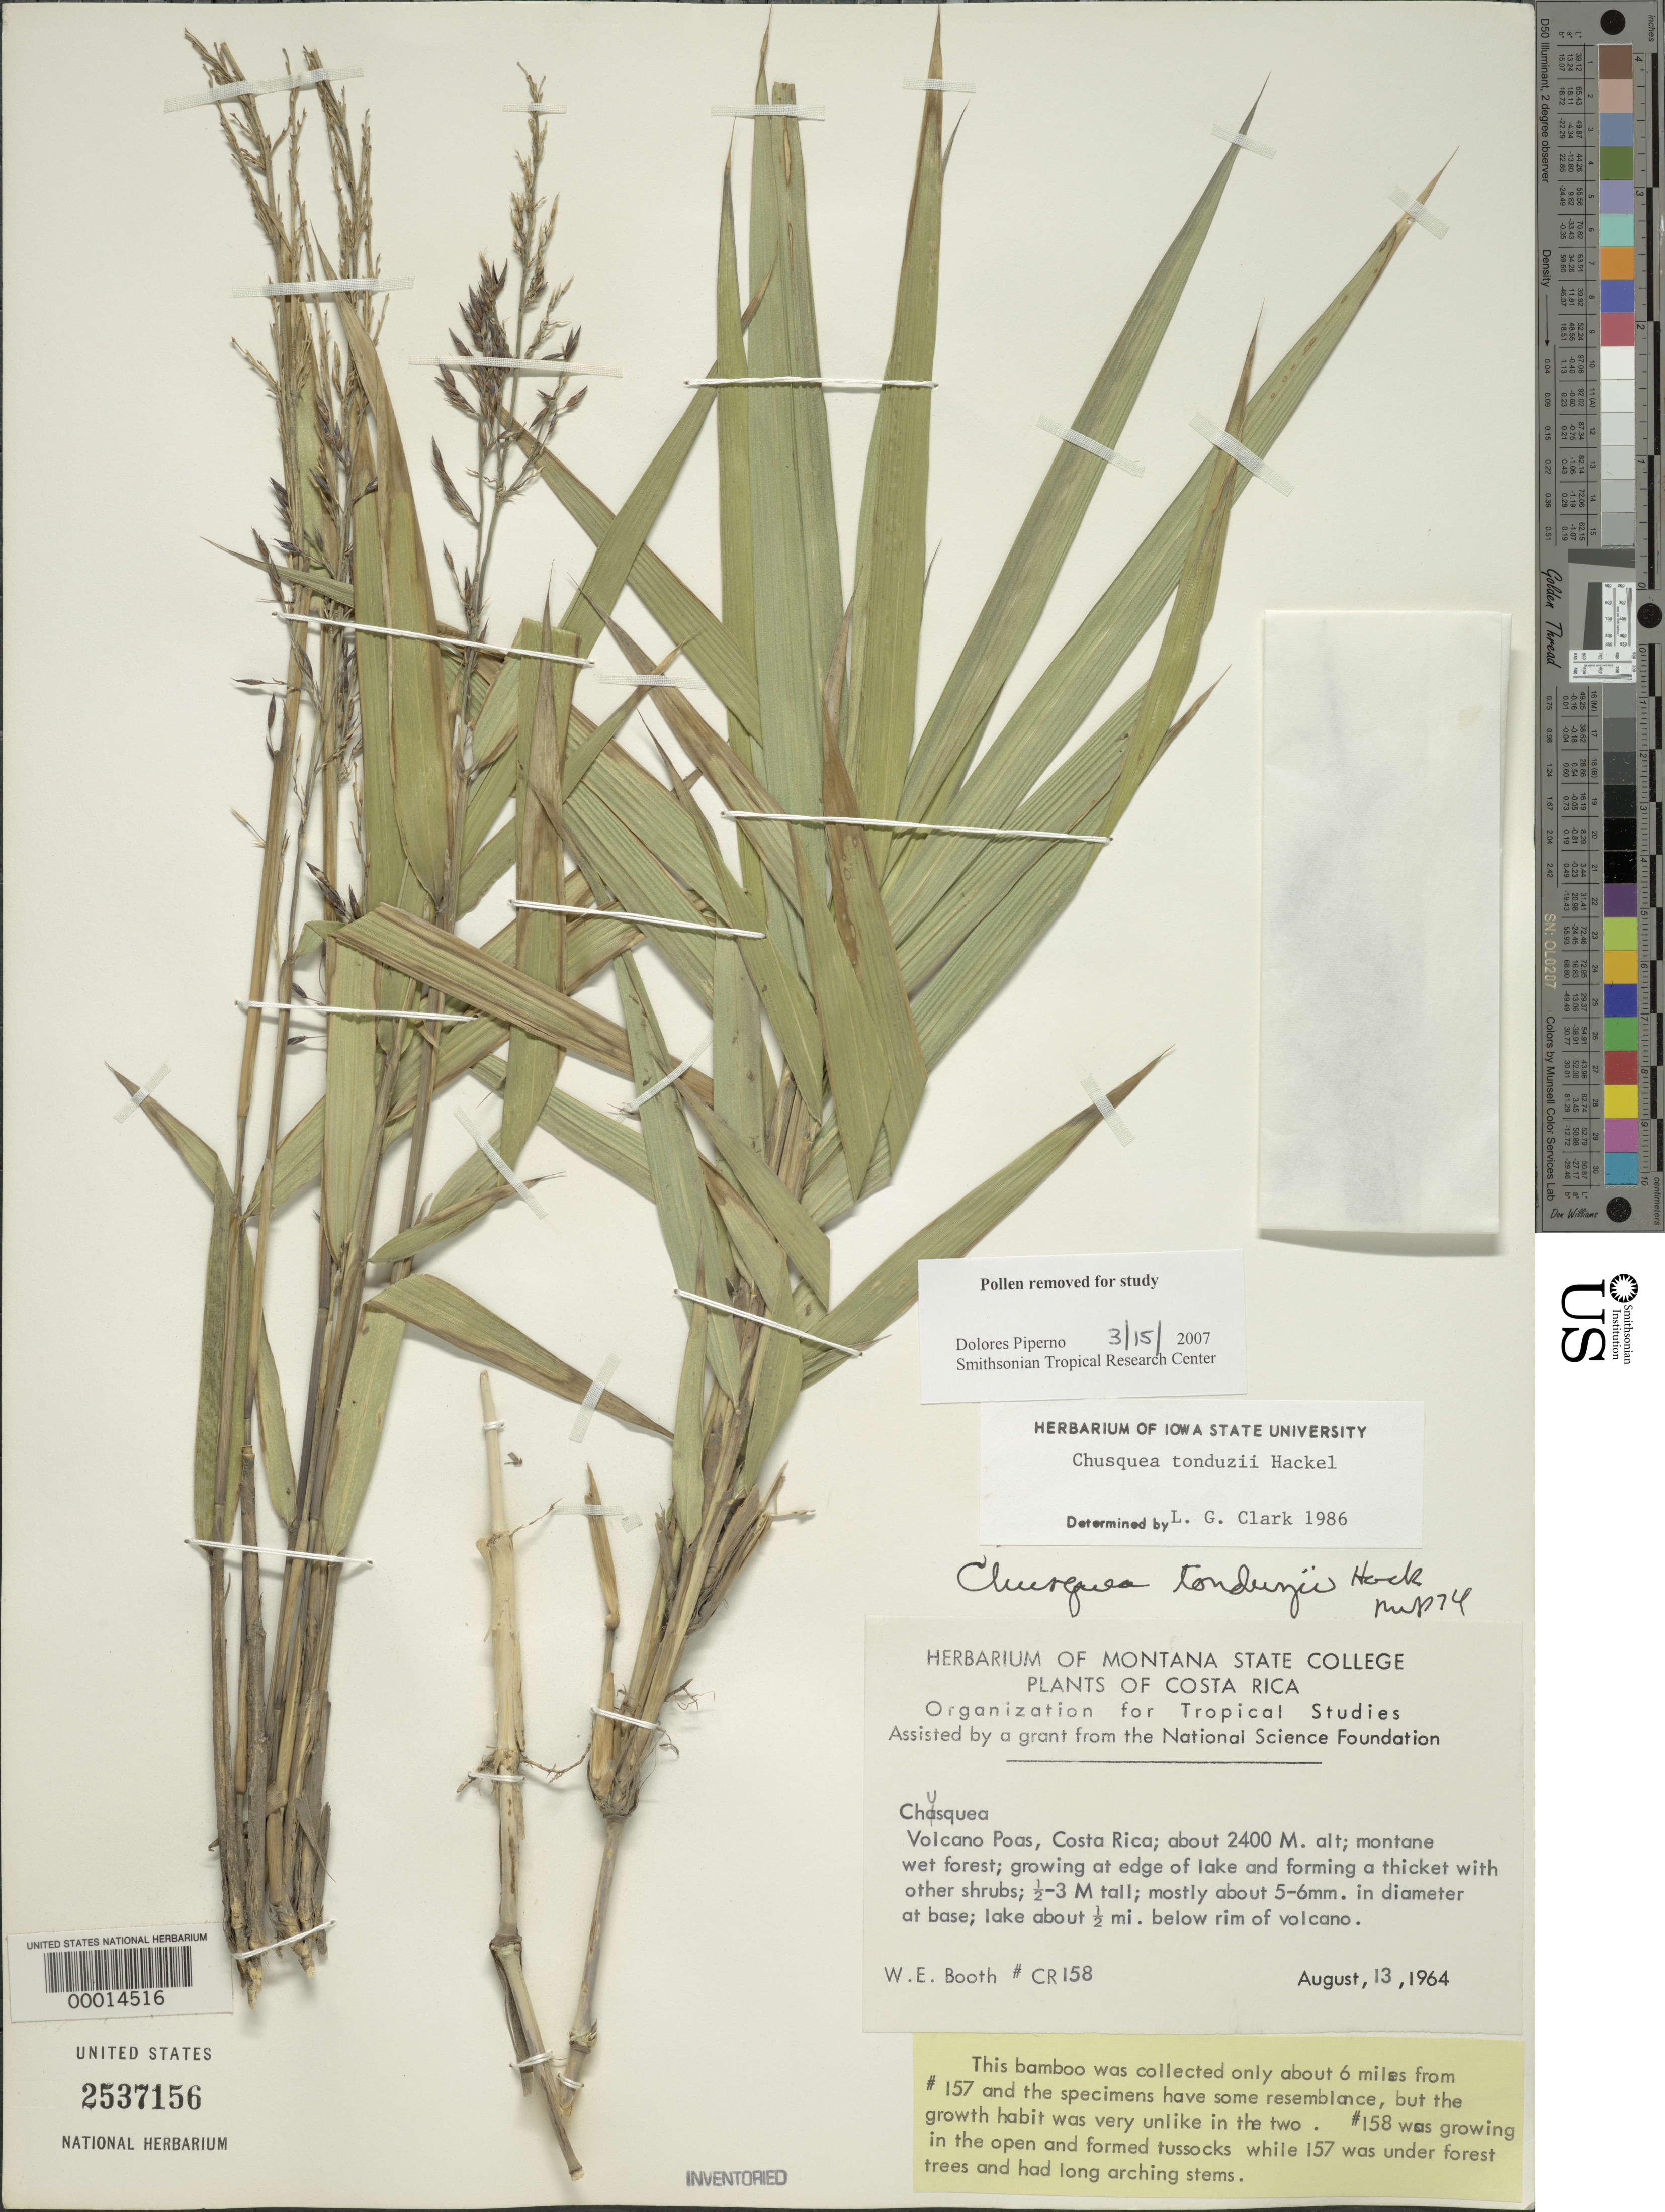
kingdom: Plantae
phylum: Tracheophyta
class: Liliopsida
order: Poales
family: Poaceae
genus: Chusquea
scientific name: Chusquea tonduzii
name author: Hack.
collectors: W. Booth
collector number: Cr 158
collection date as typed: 13 Aug 1964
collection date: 1964-08-13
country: Costa Rica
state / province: Alajuela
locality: Volcano Poás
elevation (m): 2400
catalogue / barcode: US 2537156